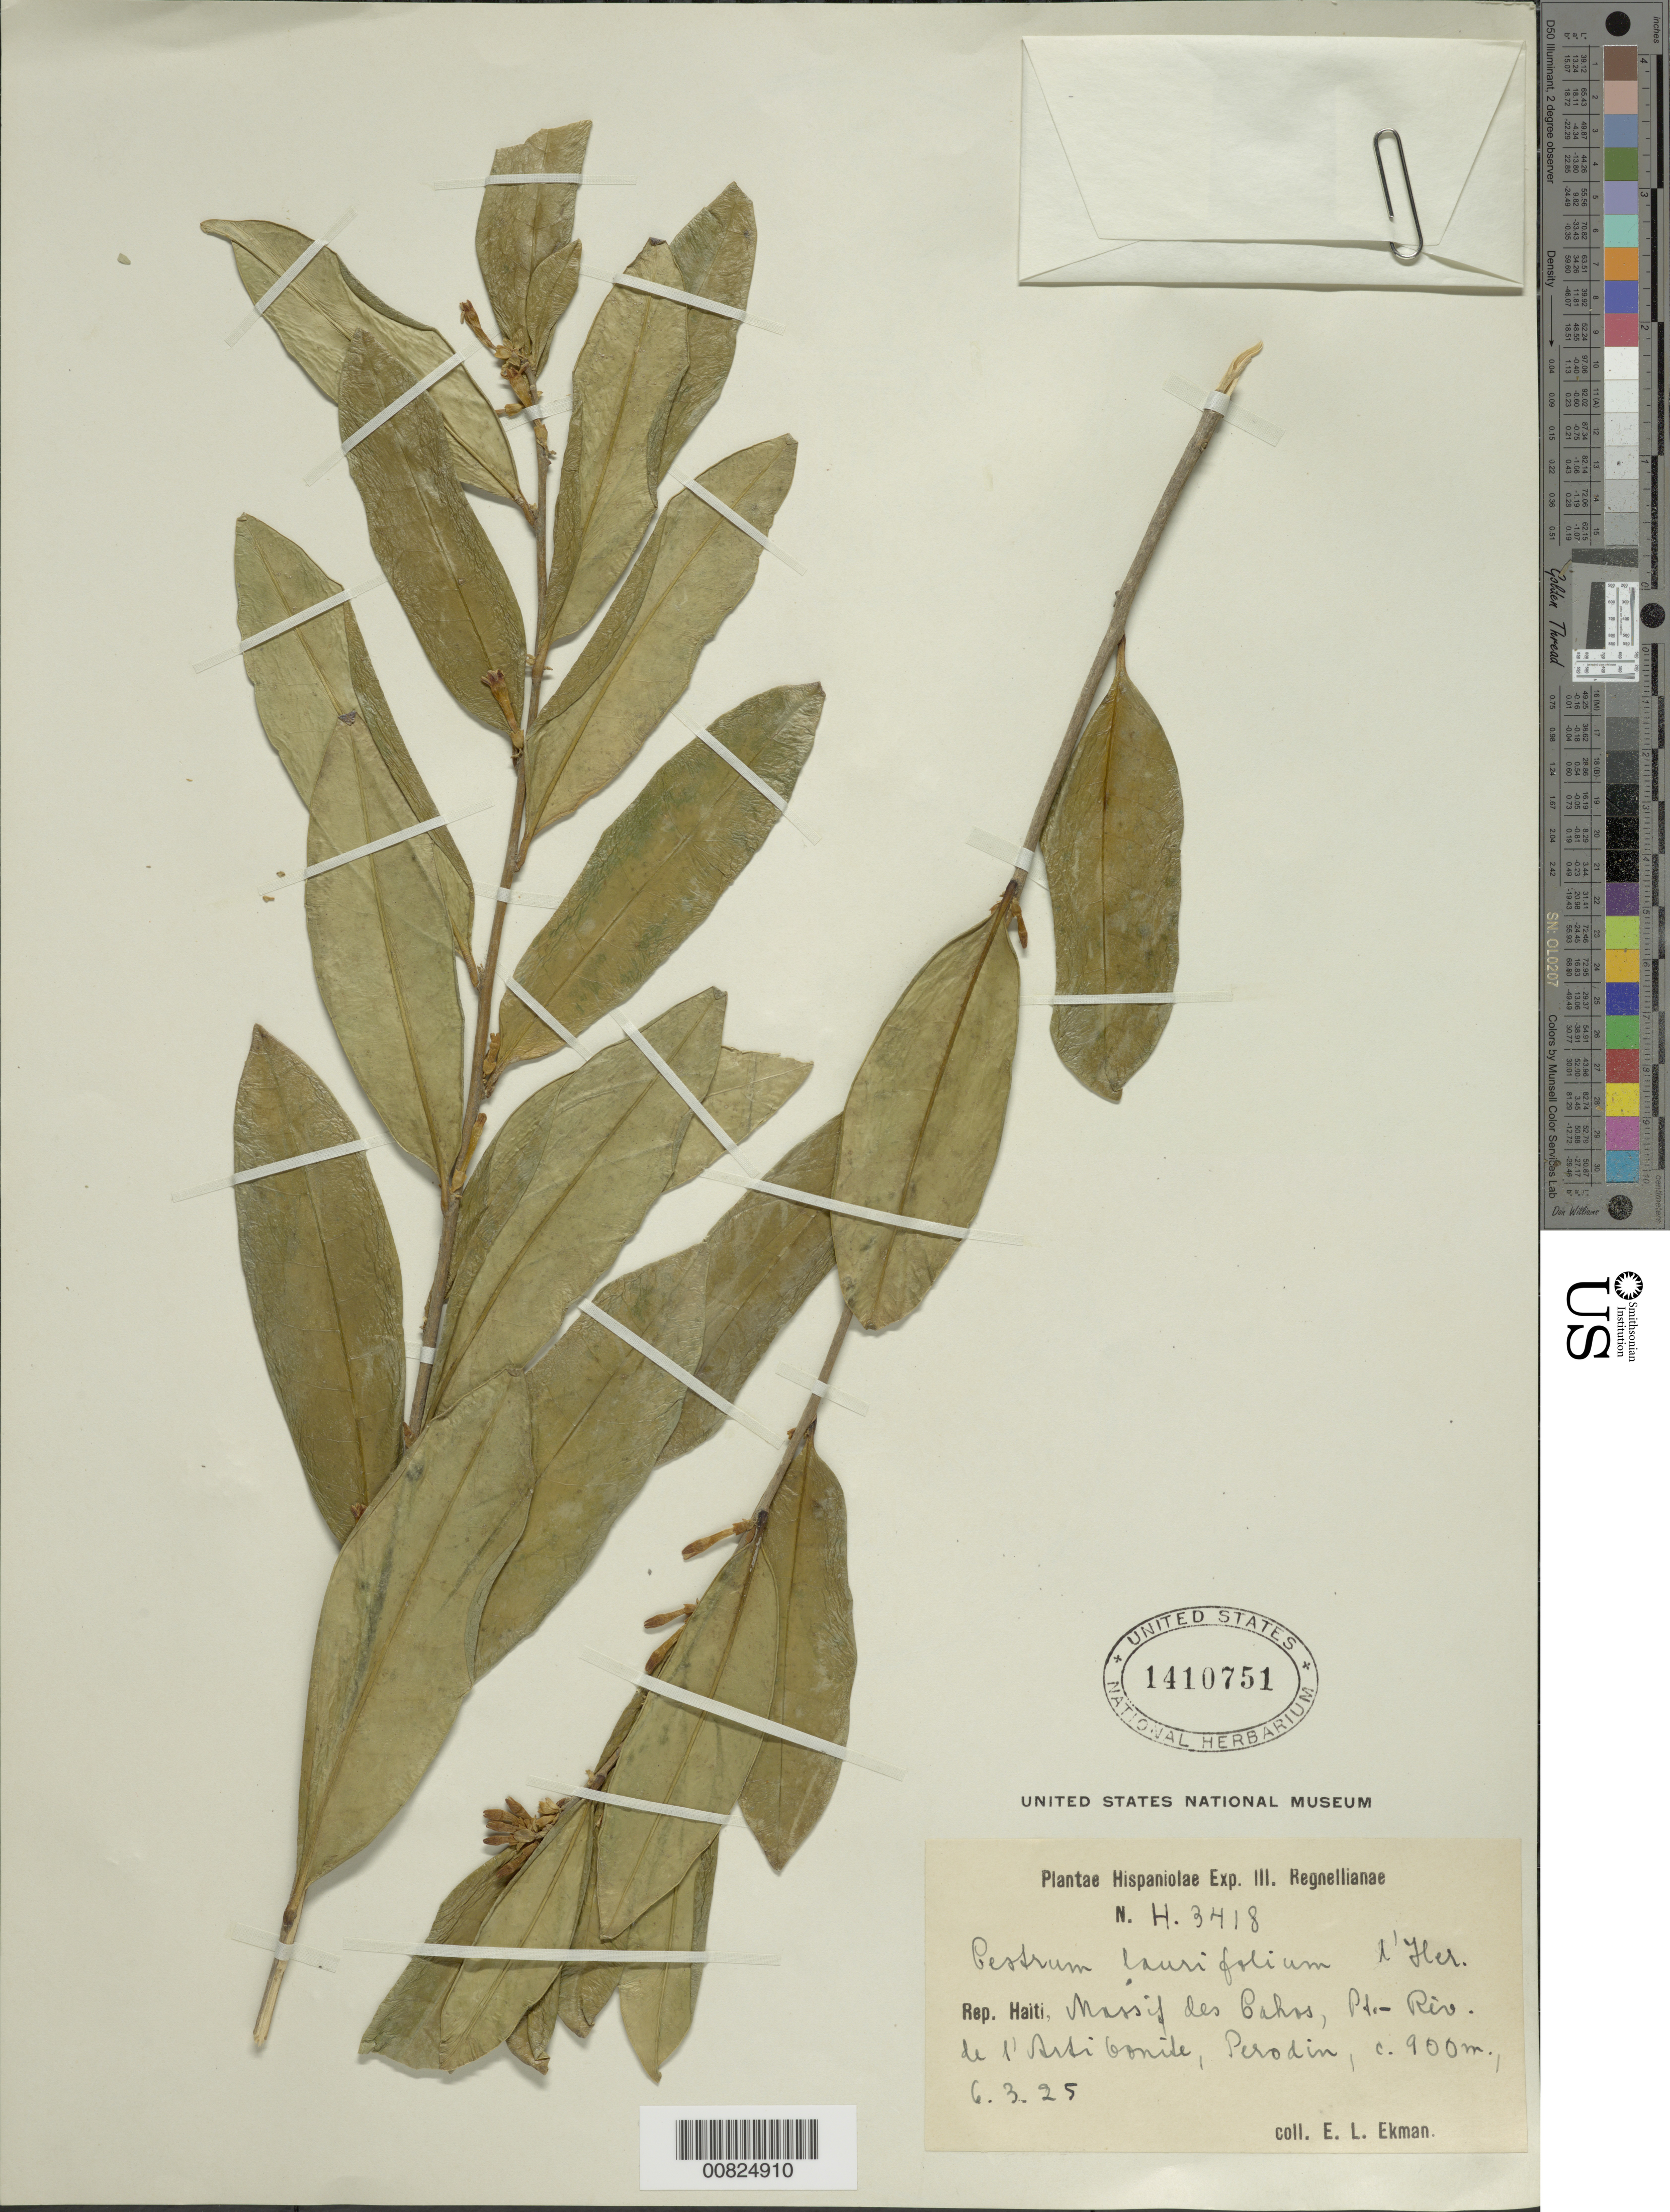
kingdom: Plantae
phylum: Tracheophyta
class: Magnoliopsida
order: Solanales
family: Solanaceae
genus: Cestrum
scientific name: Cestrum laurifolium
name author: L'Hér.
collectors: E. L. Ekman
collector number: H 3418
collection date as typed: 06 Mar 1925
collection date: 1925-03-06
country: Haiti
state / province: Artibonite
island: Hispaniola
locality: Massif de Cahos, Pte.- Riv de l'Artbonite, Perodin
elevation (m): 900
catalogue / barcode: US 1410751